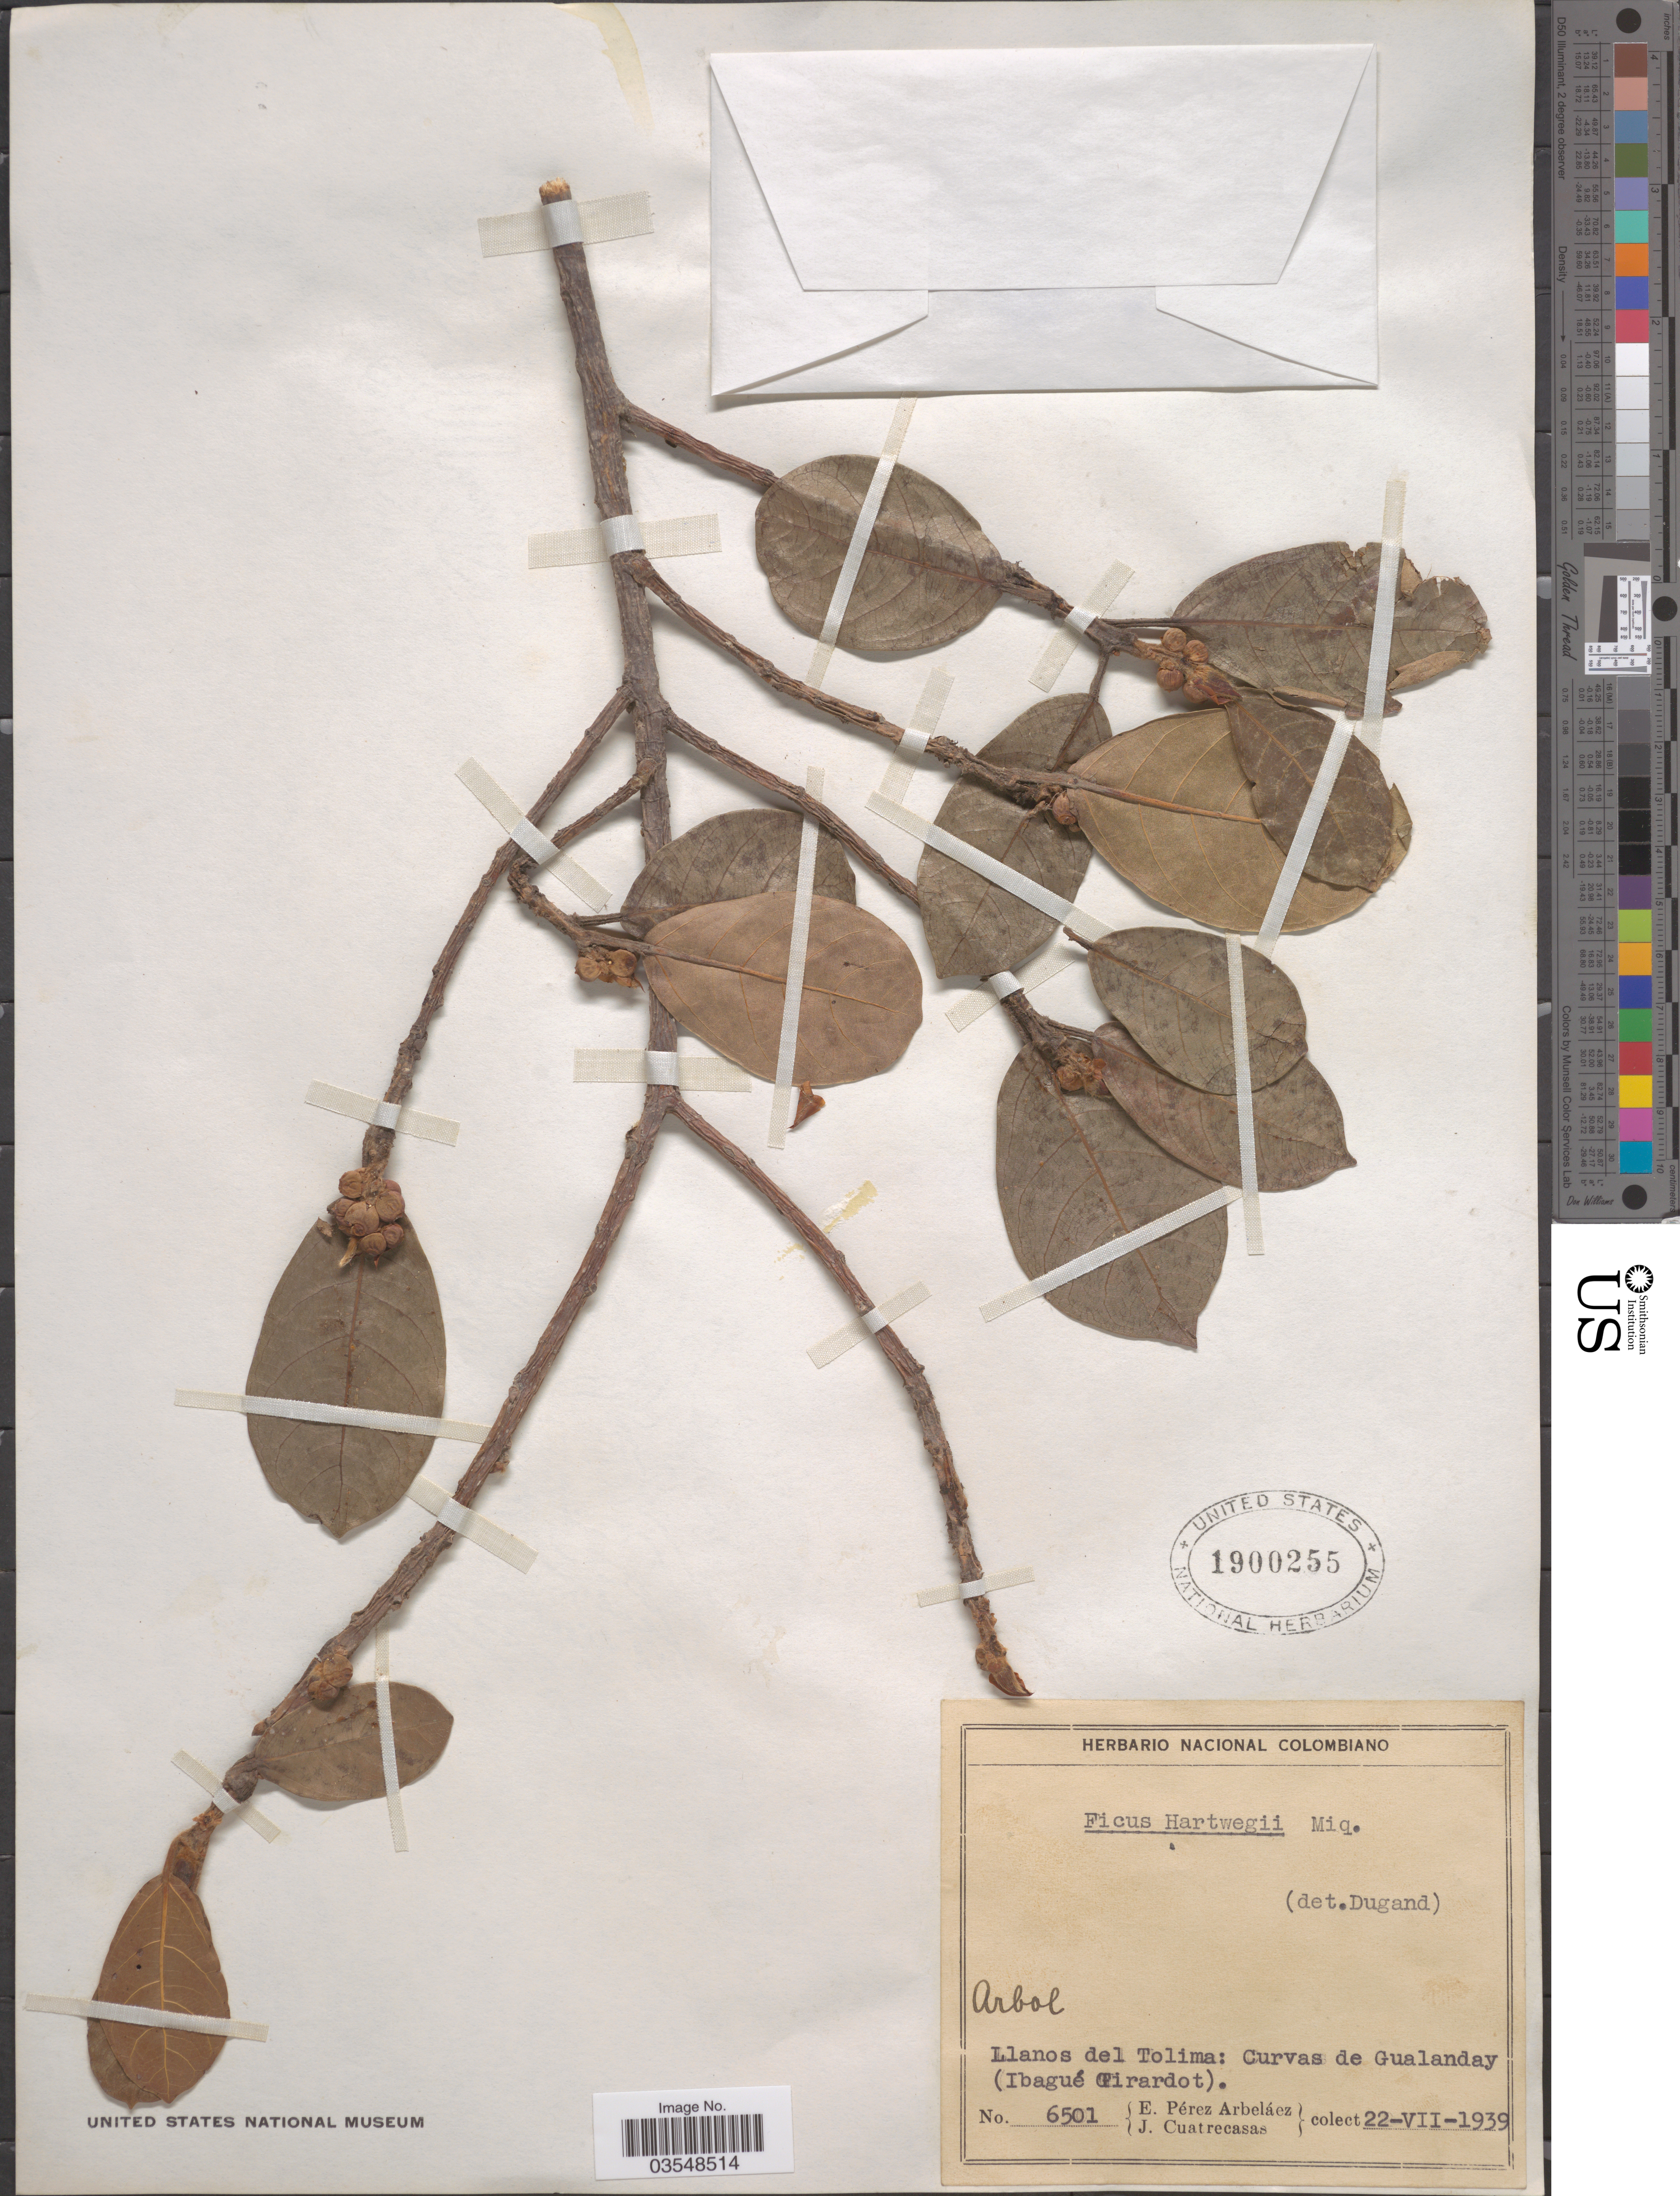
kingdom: Plantae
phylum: Tracheophyta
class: Magnoliopsida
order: Rosales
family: Moraceae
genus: Ficus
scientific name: Ficus hartwegii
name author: (Miq.) Miq.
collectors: E. Pérez Arbeláez & J. Cuatrecasas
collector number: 6501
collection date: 1939-07-22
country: Colombia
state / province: Tolima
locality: Llanos del Tolima: Curvas de Gualanday (Ibagué Pirardot [interpreted]).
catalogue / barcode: US 1900255